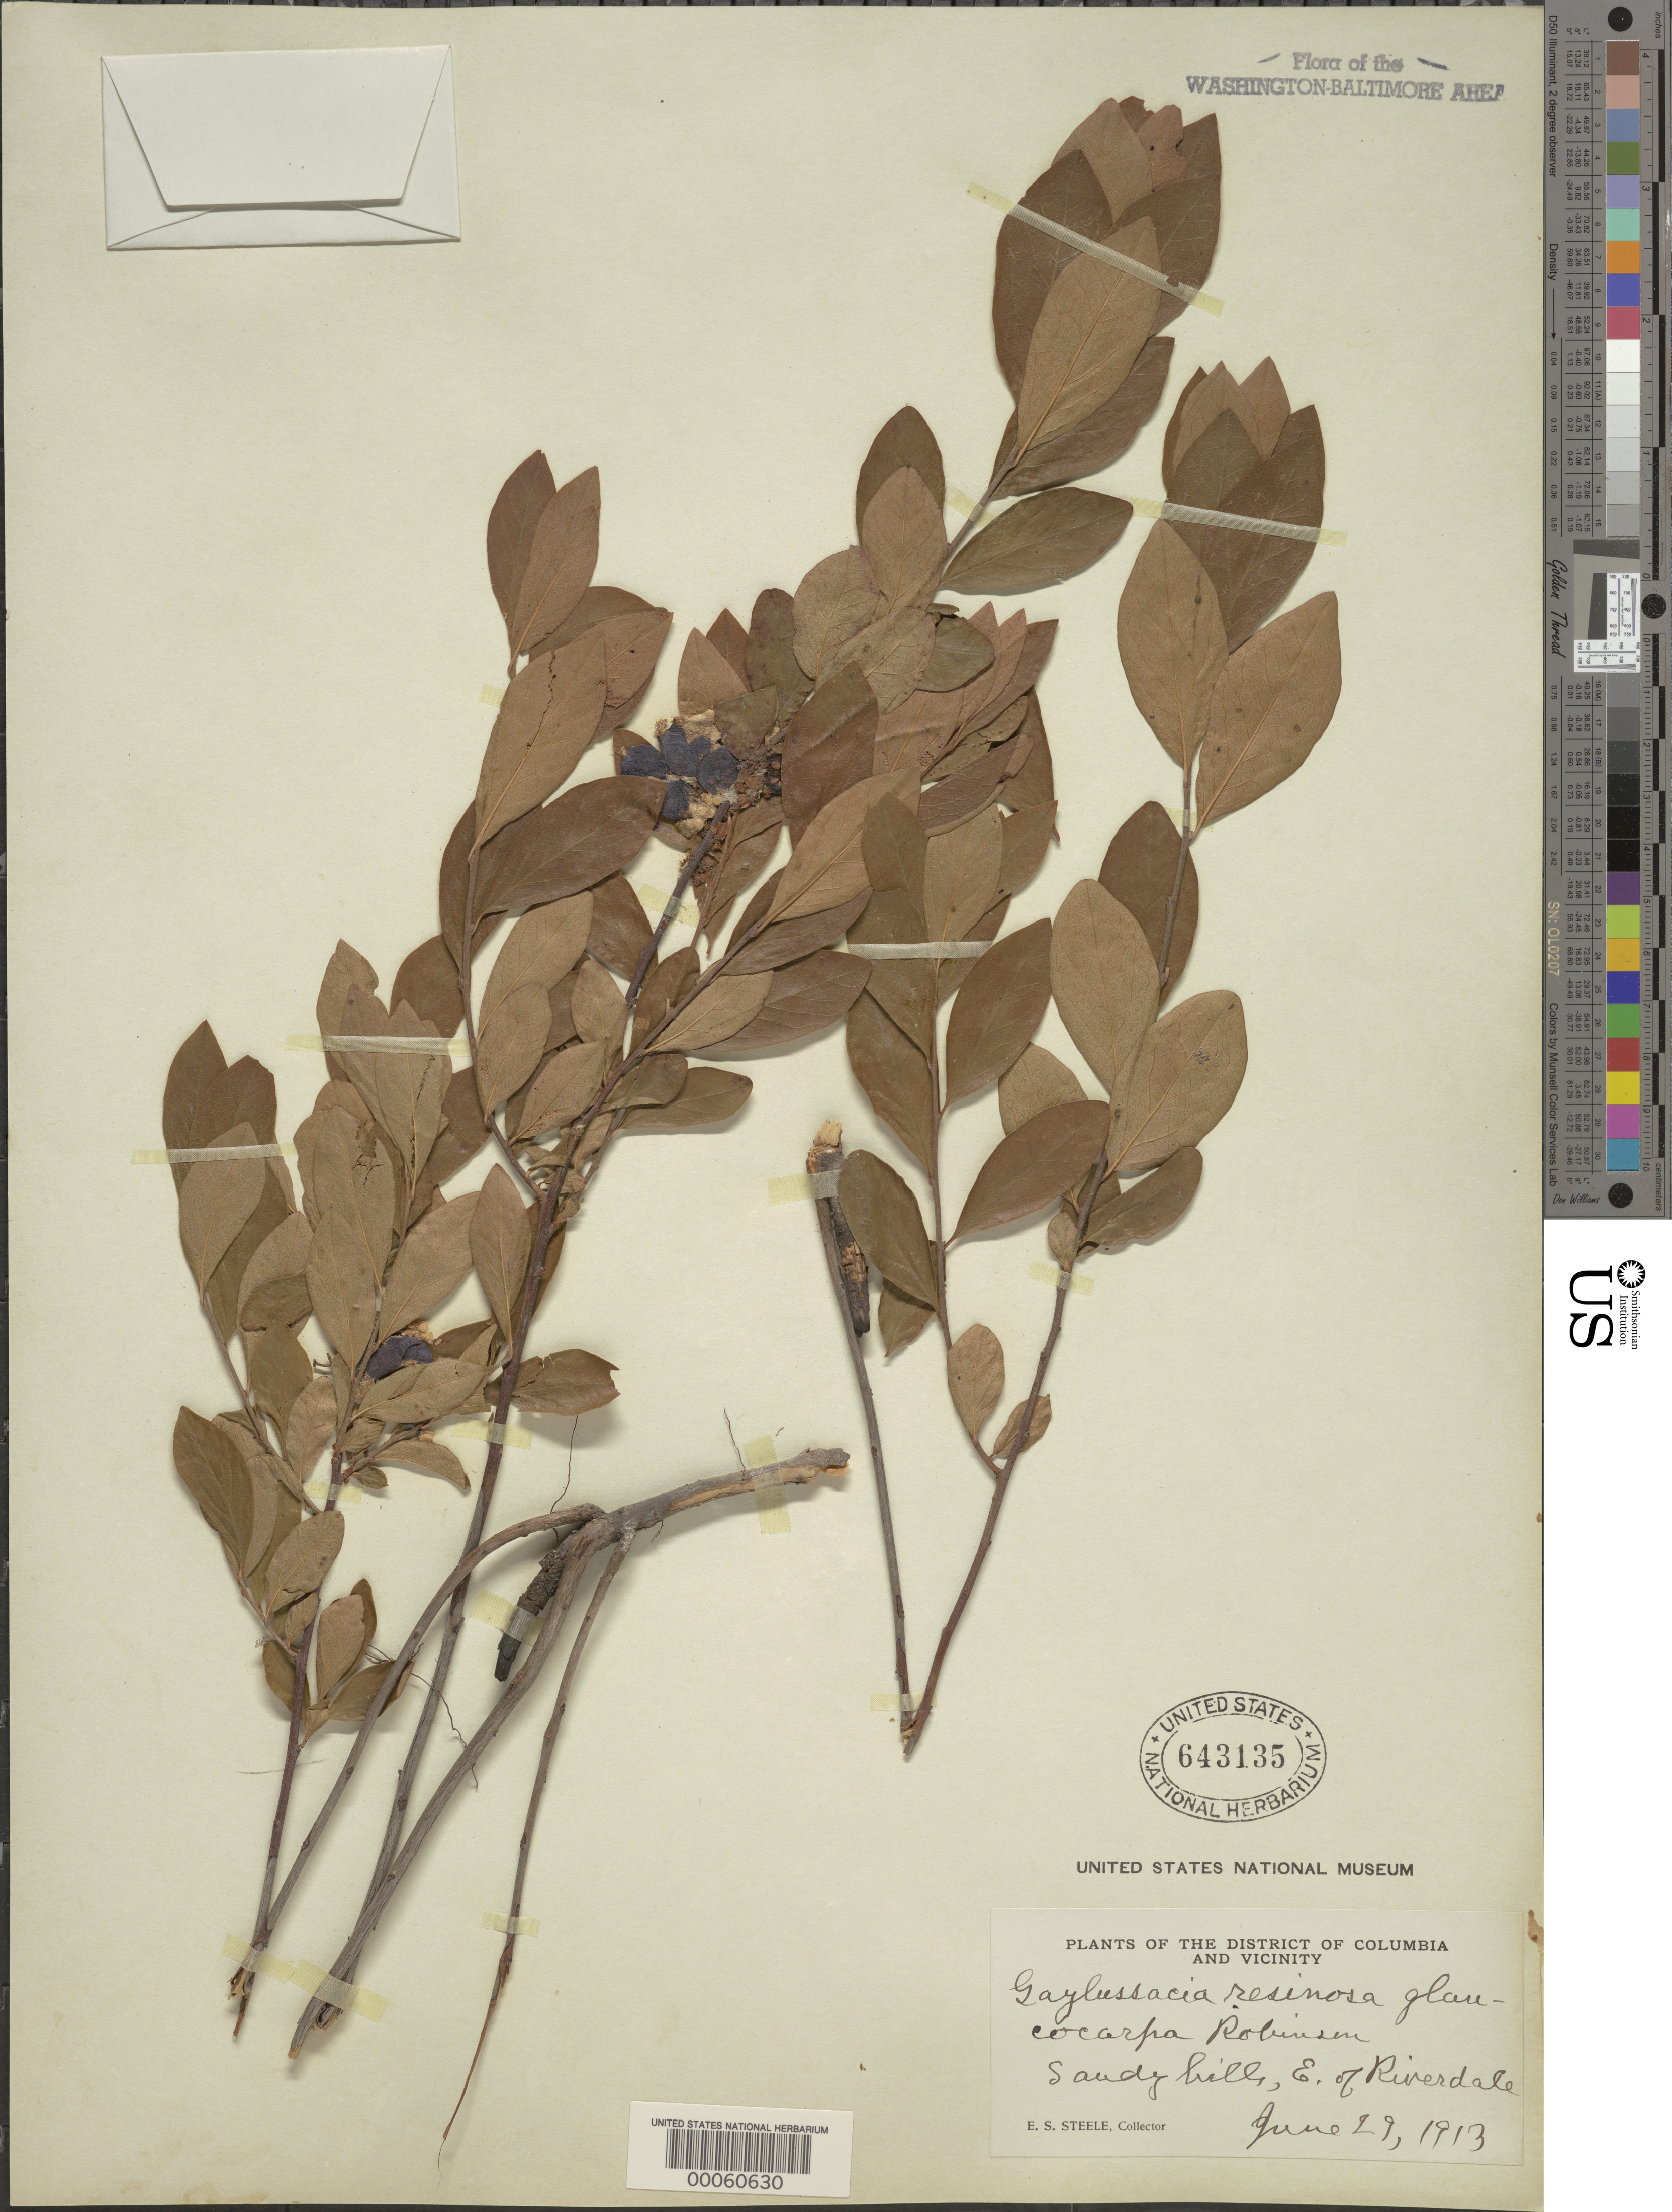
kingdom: Plantae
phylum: Tracheophyta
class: Magnoliopsida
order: Ericales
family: Ericaceae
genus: Gaylussacia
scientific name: Gaylussacia baccata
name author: (Wangenh.) K. Koch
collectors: E. Steele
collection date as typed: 29 Jun 1913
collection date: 1913-06-29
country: United States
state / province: Maryland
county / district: Prince George's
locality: E of Riverdale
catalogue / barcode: US 643135